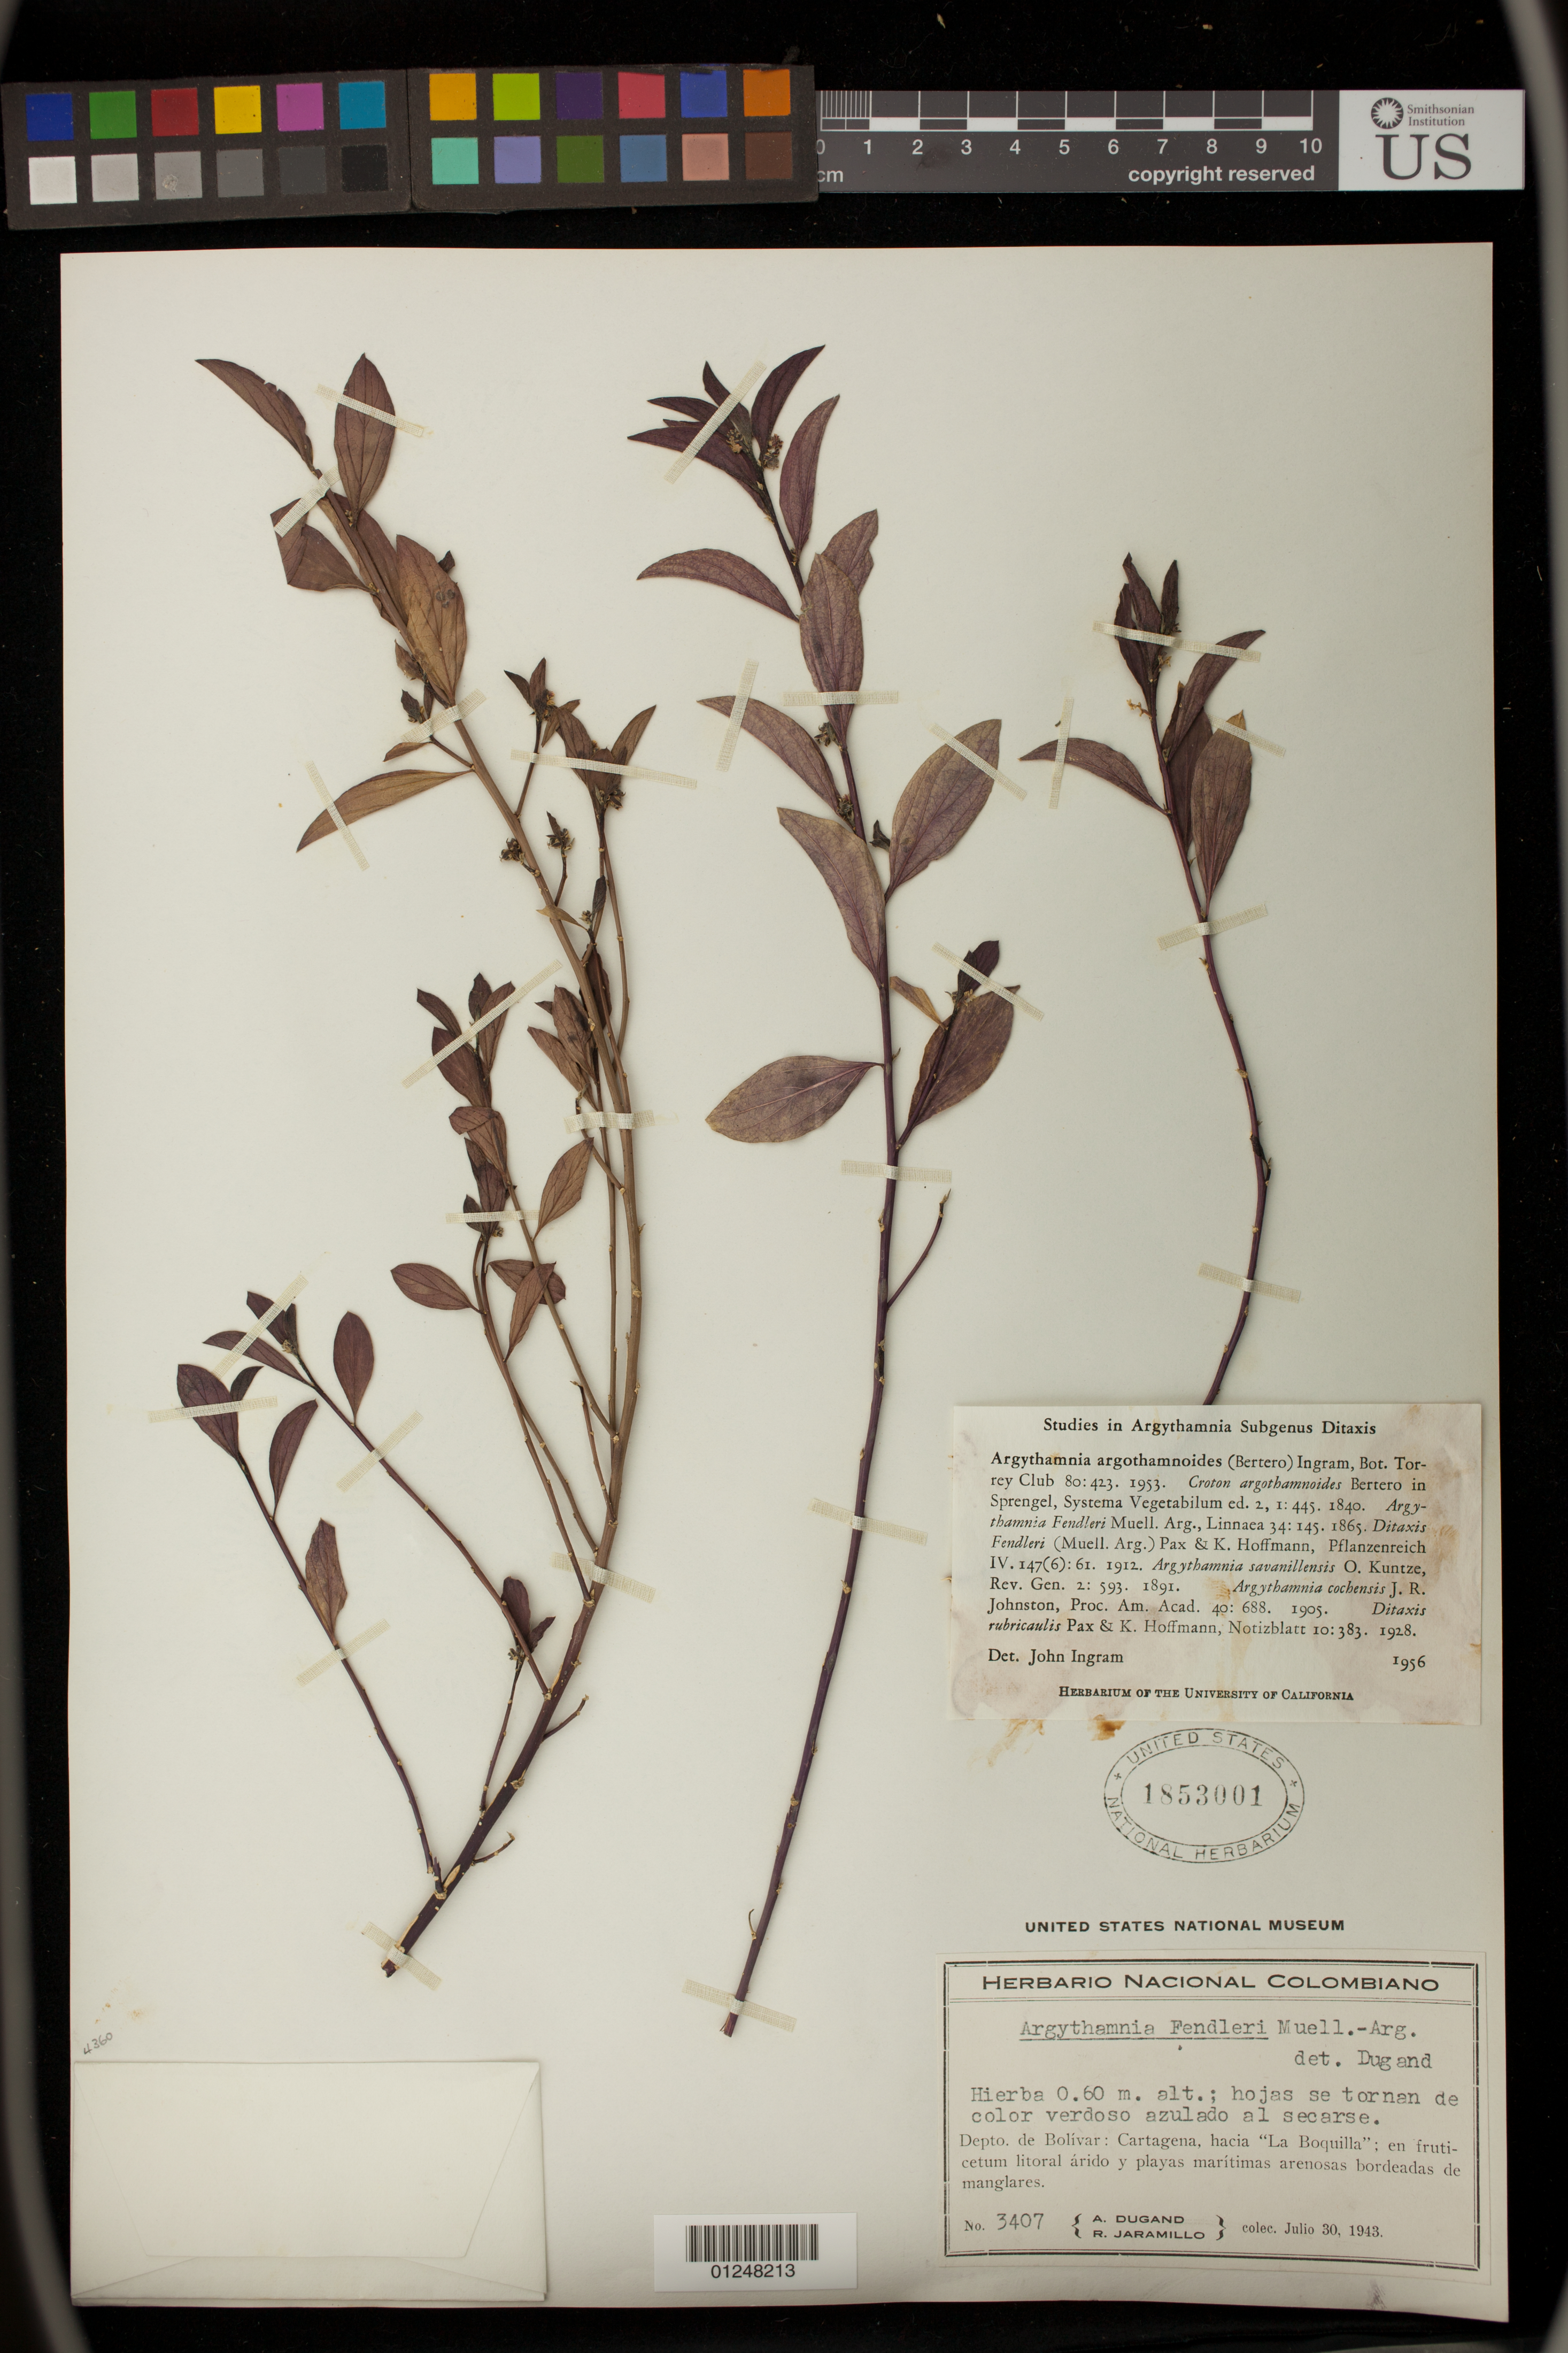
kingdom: Plantae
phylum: Tracheophyta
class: Magnoliopsida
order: Malpighiales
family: Euphorbiaceae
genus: Argythamnia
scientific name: Argythamnia argothamnoides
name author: (Bertero & Spreng.) J.W. Ingram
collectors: A. Dugand & R. Jaramillo M.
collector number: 3407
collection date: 1943-07-30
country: Colombia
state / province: Bolivar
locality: Cartagena, hacia "La Boquilla"; en fruticetum litoral arido y playas maritimas arenosas bordeadas de manglares.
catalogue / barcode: US 1853001